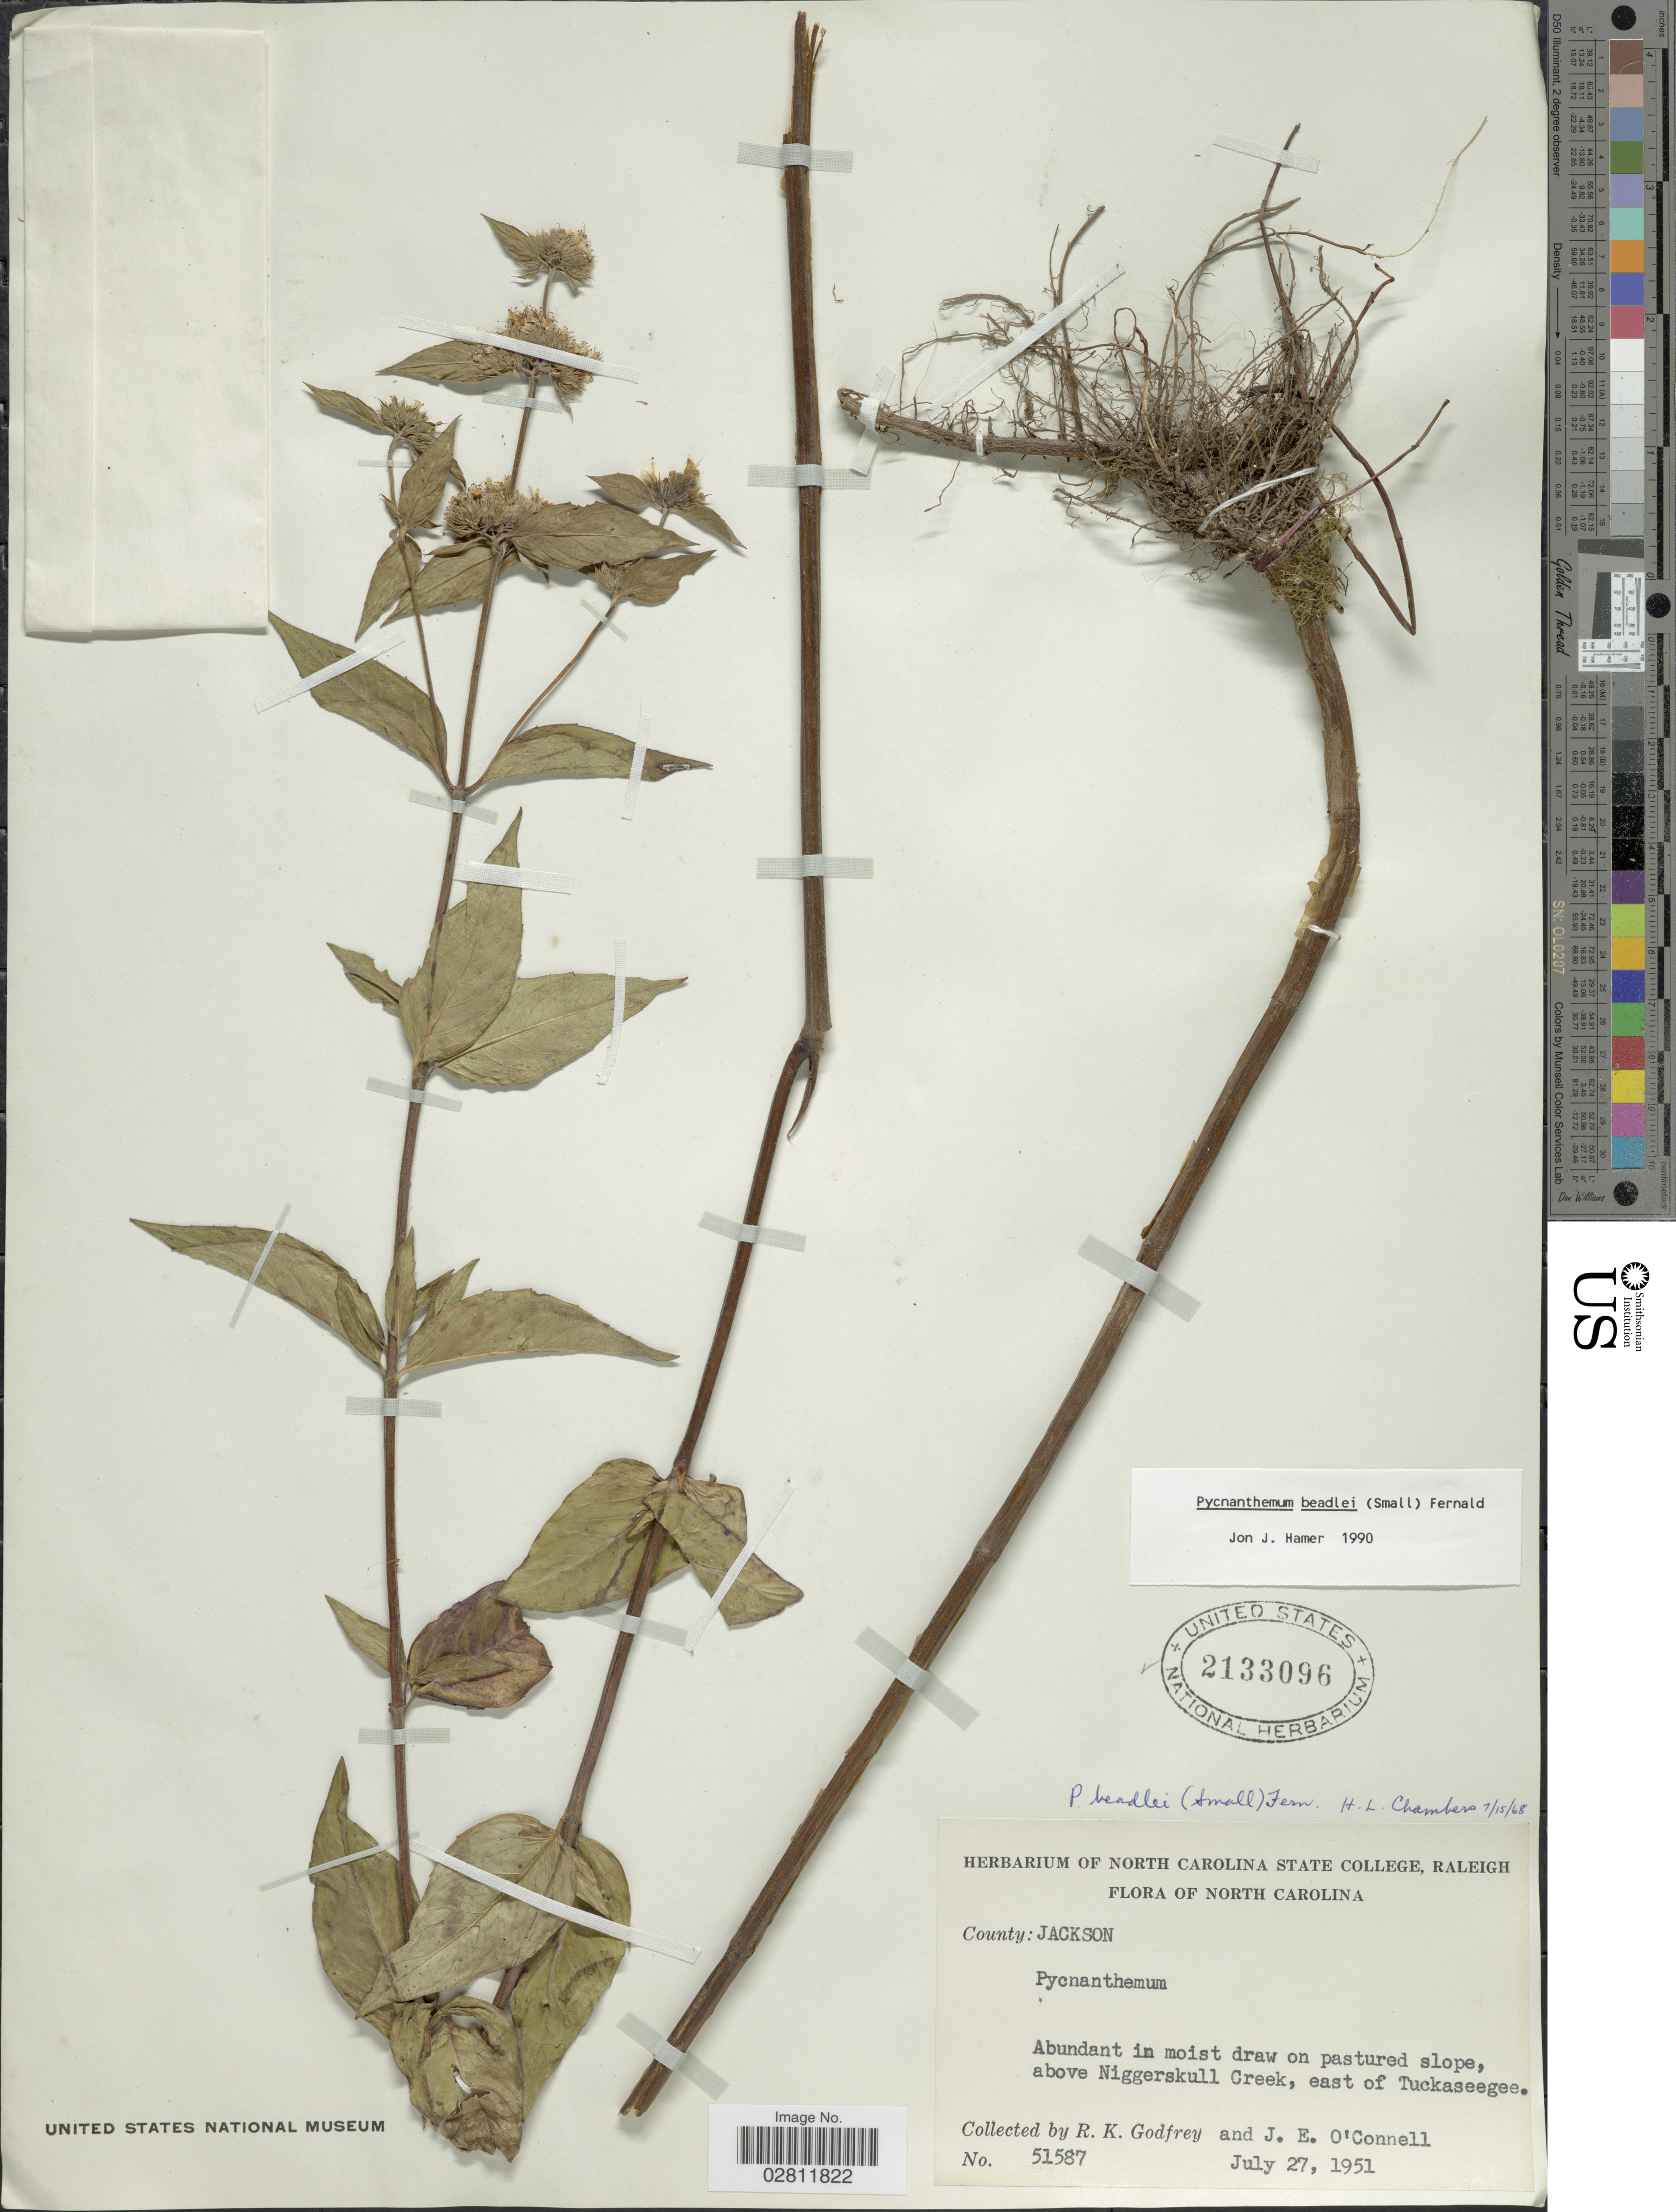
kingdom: Plantae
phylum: Tracheophyta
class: Magnoliopsida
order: Lamiales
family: Lamiaceae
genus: Pycnanthemum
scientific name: Pycnanthemum beadlei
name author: (Small) Fernald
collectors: R. K. Godfrey & J. O'Connell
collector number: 51587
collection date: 1951-07-27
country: United States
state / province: North Carolina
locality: County: Jackson. Abundant in moist draw on pastured slope, above Niggerskull Creek, east of Tuckaseegee.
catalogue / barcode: US 2133096